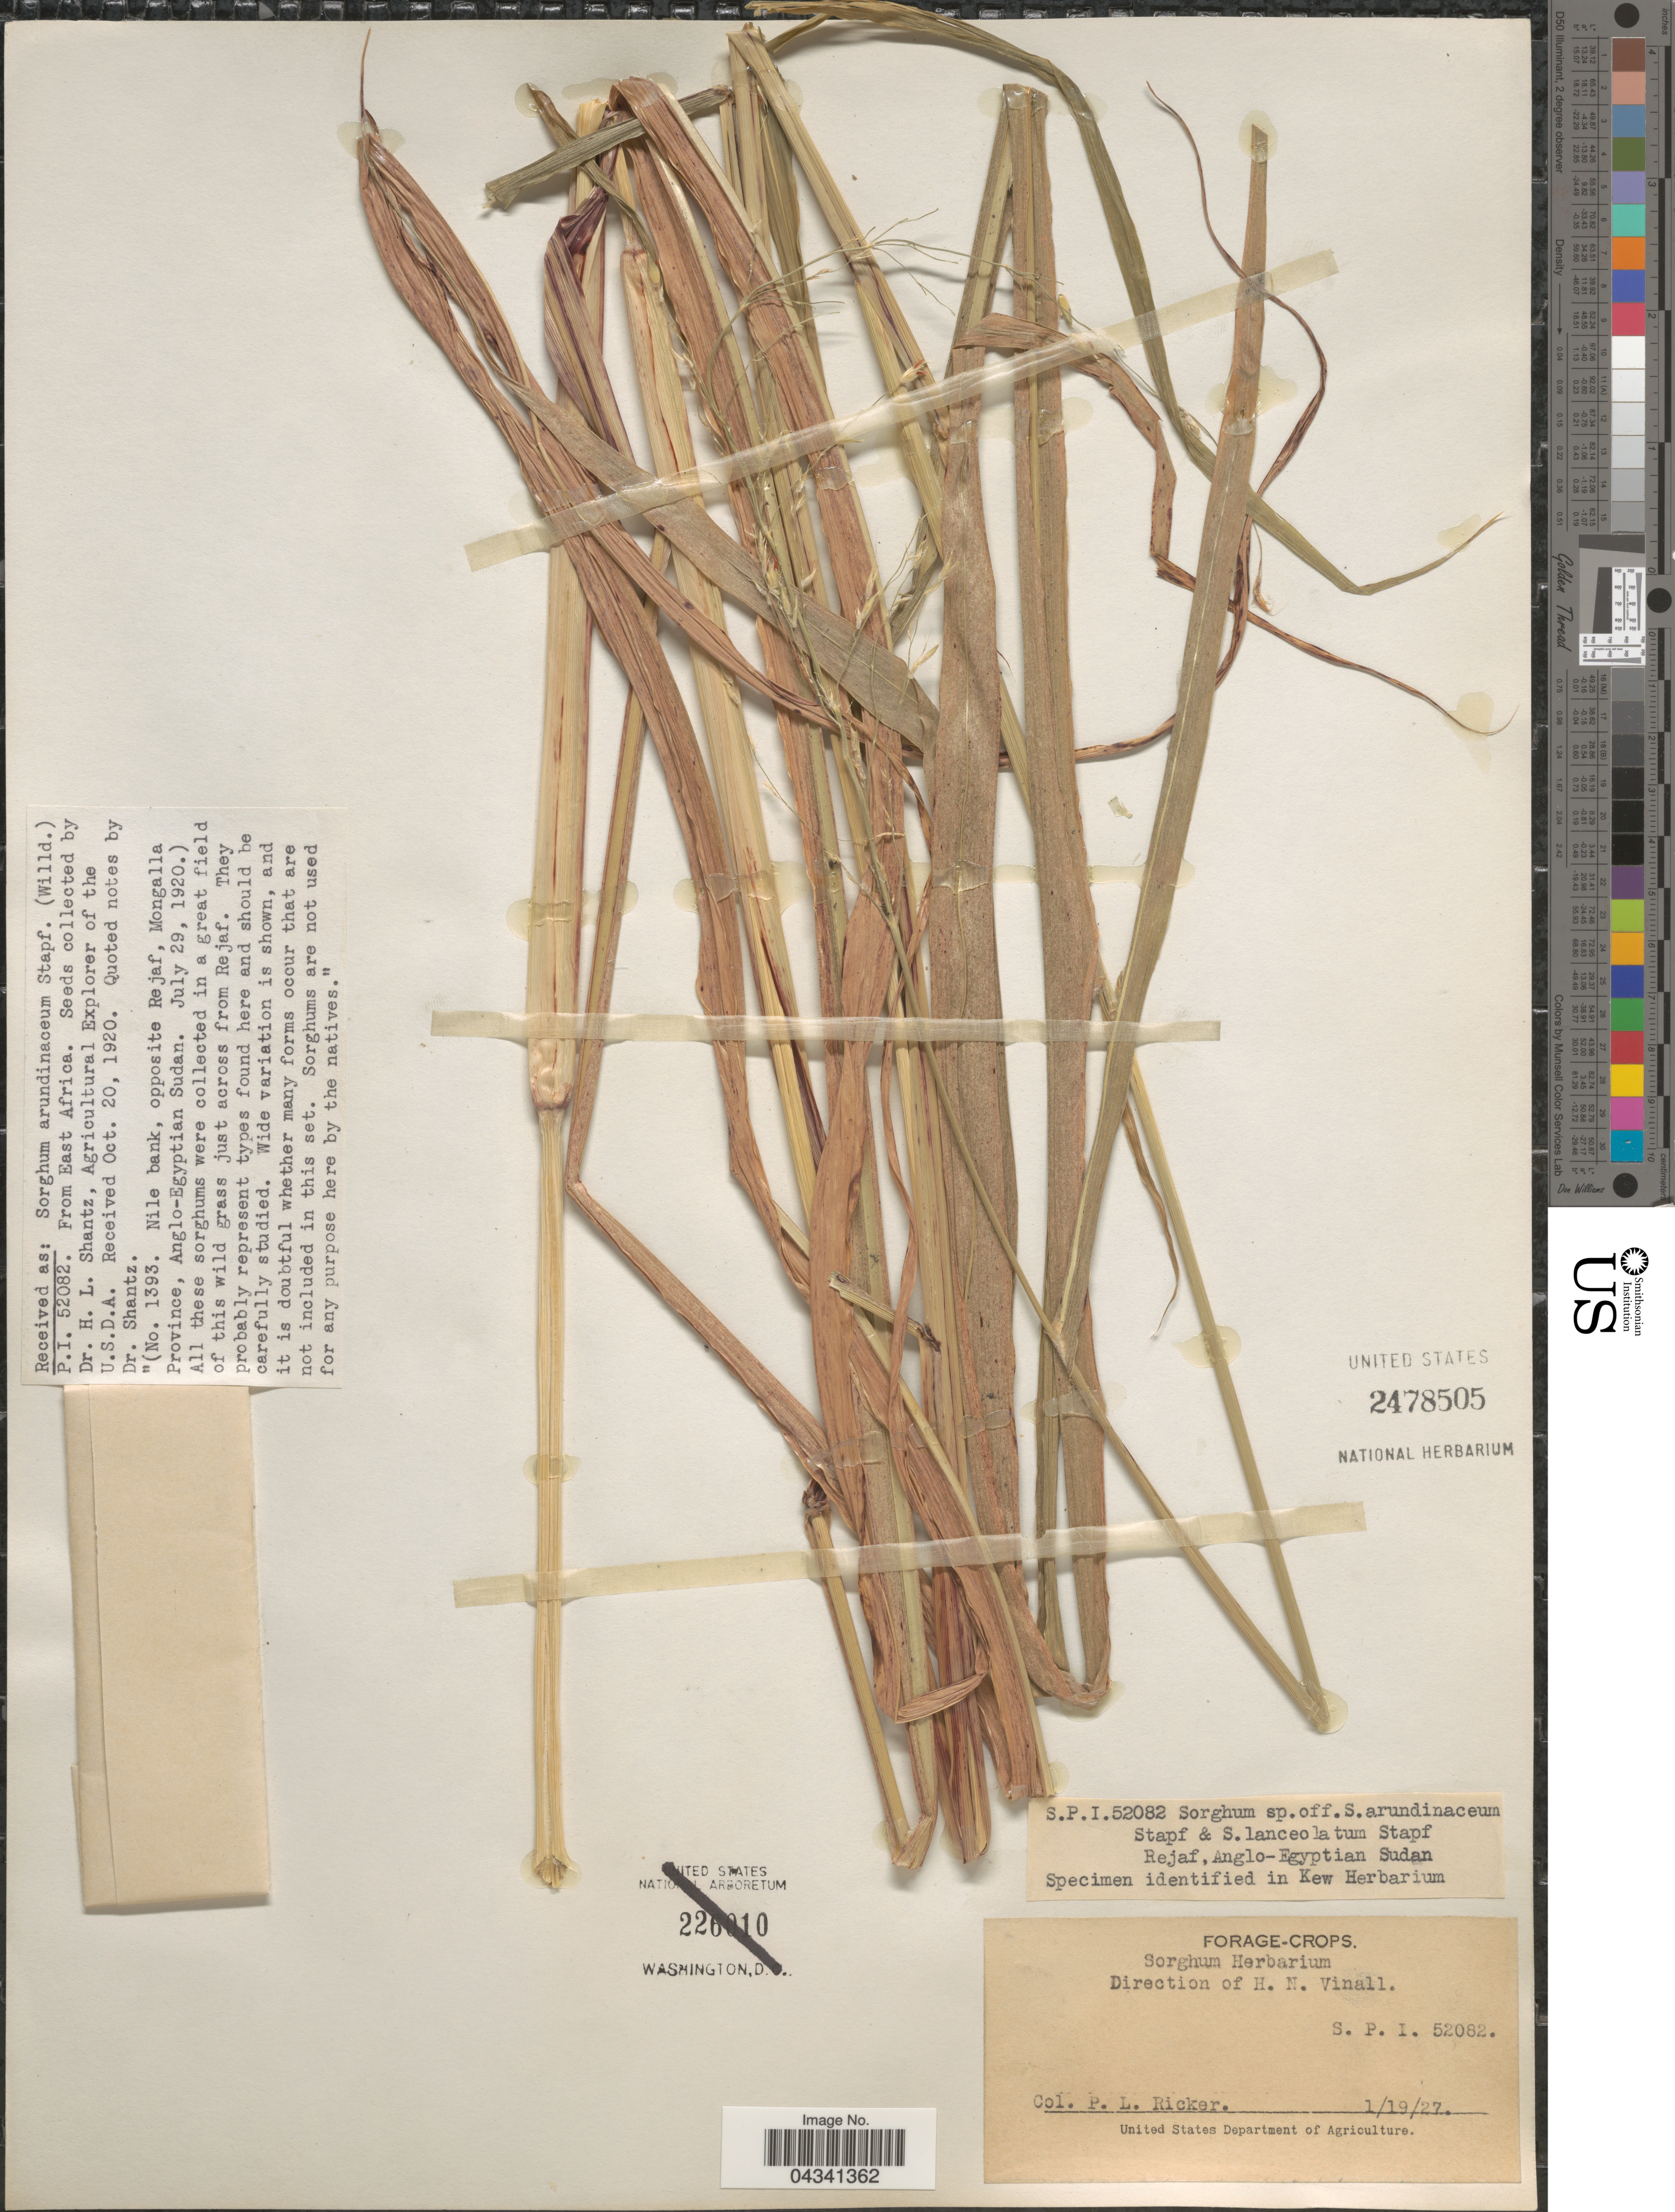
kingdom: Plantae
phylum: Tracheophyta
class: Liliopsida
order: Poales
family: Poaceae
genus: Sorghum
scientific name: Sorghum arundinaceum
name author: (Desv.) Stapf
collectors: P. Ricker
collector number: S.P.I. 52082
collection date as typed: Transcribed d/m/y: 19/1/27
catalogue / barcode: US 2478505